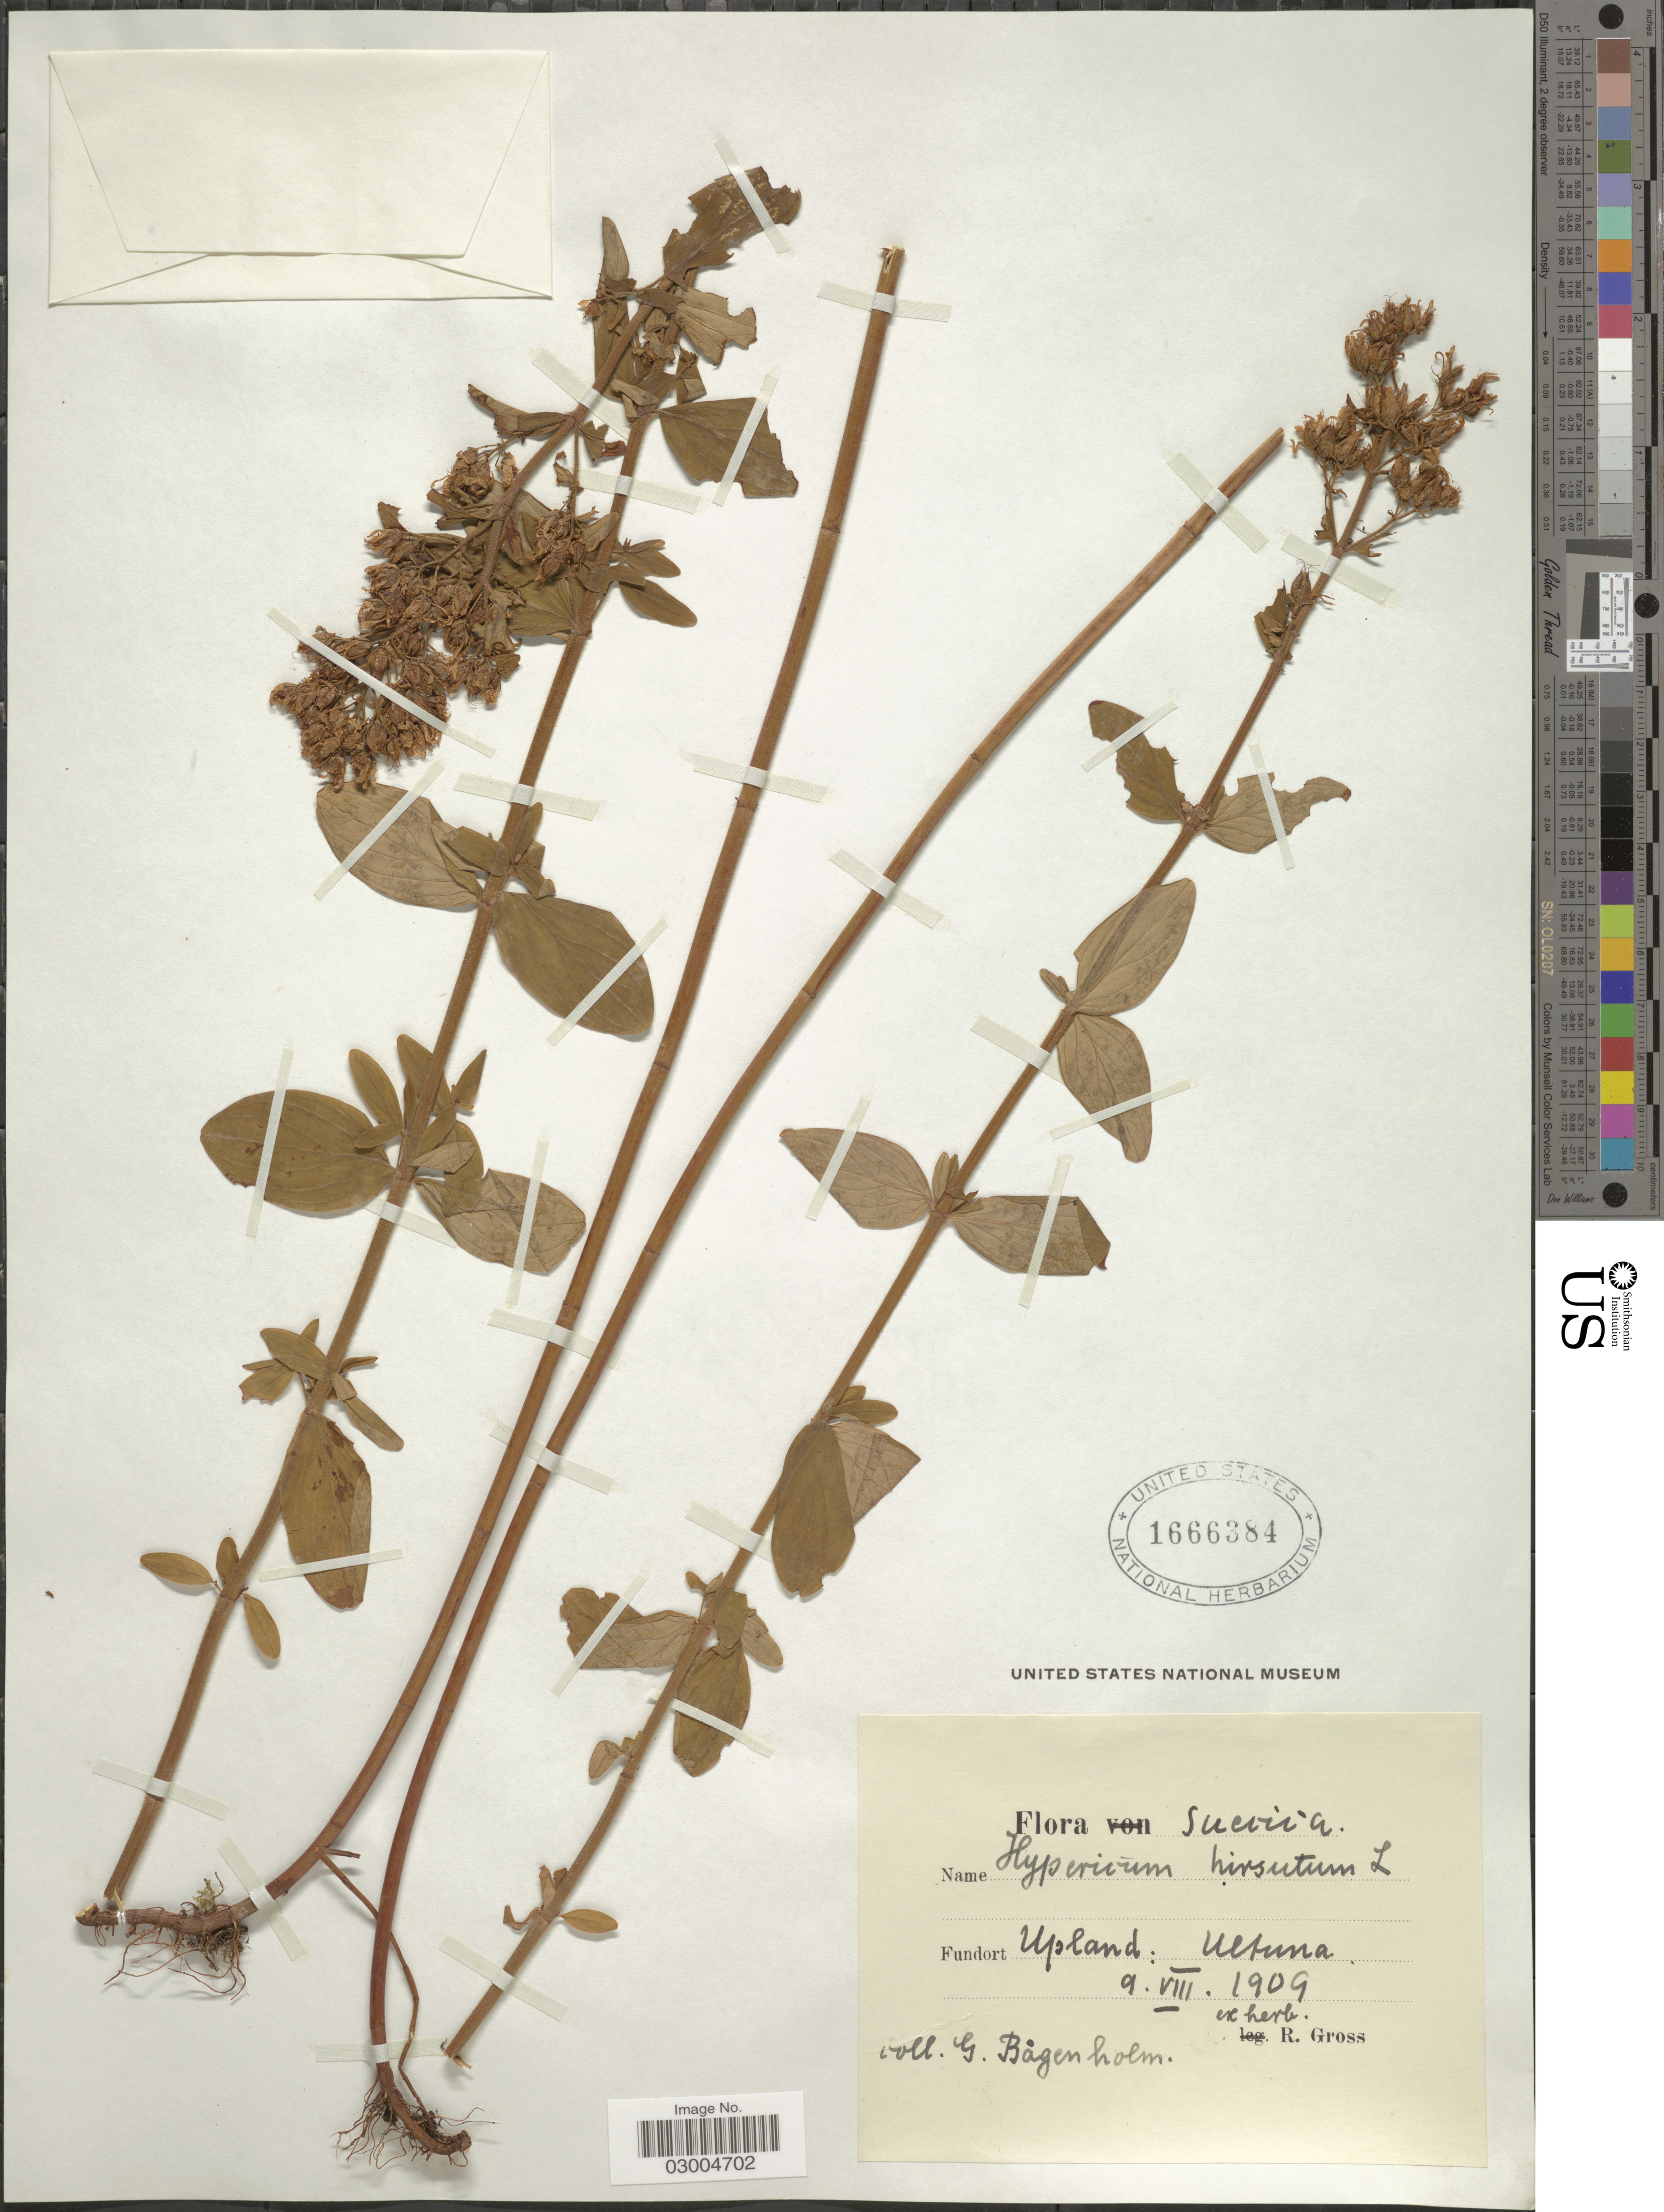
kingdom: Plantae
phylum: Tracheophyta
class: Magnoliopsida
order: Malpighiales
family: Hypericaceae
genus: Hypericum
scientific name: Hypericum hirsutum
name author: L.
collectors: G. Bagenholm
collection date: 1909-08-09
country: Sweden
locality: Suecica. Upland: Ultuna.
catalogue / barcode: US 1666384